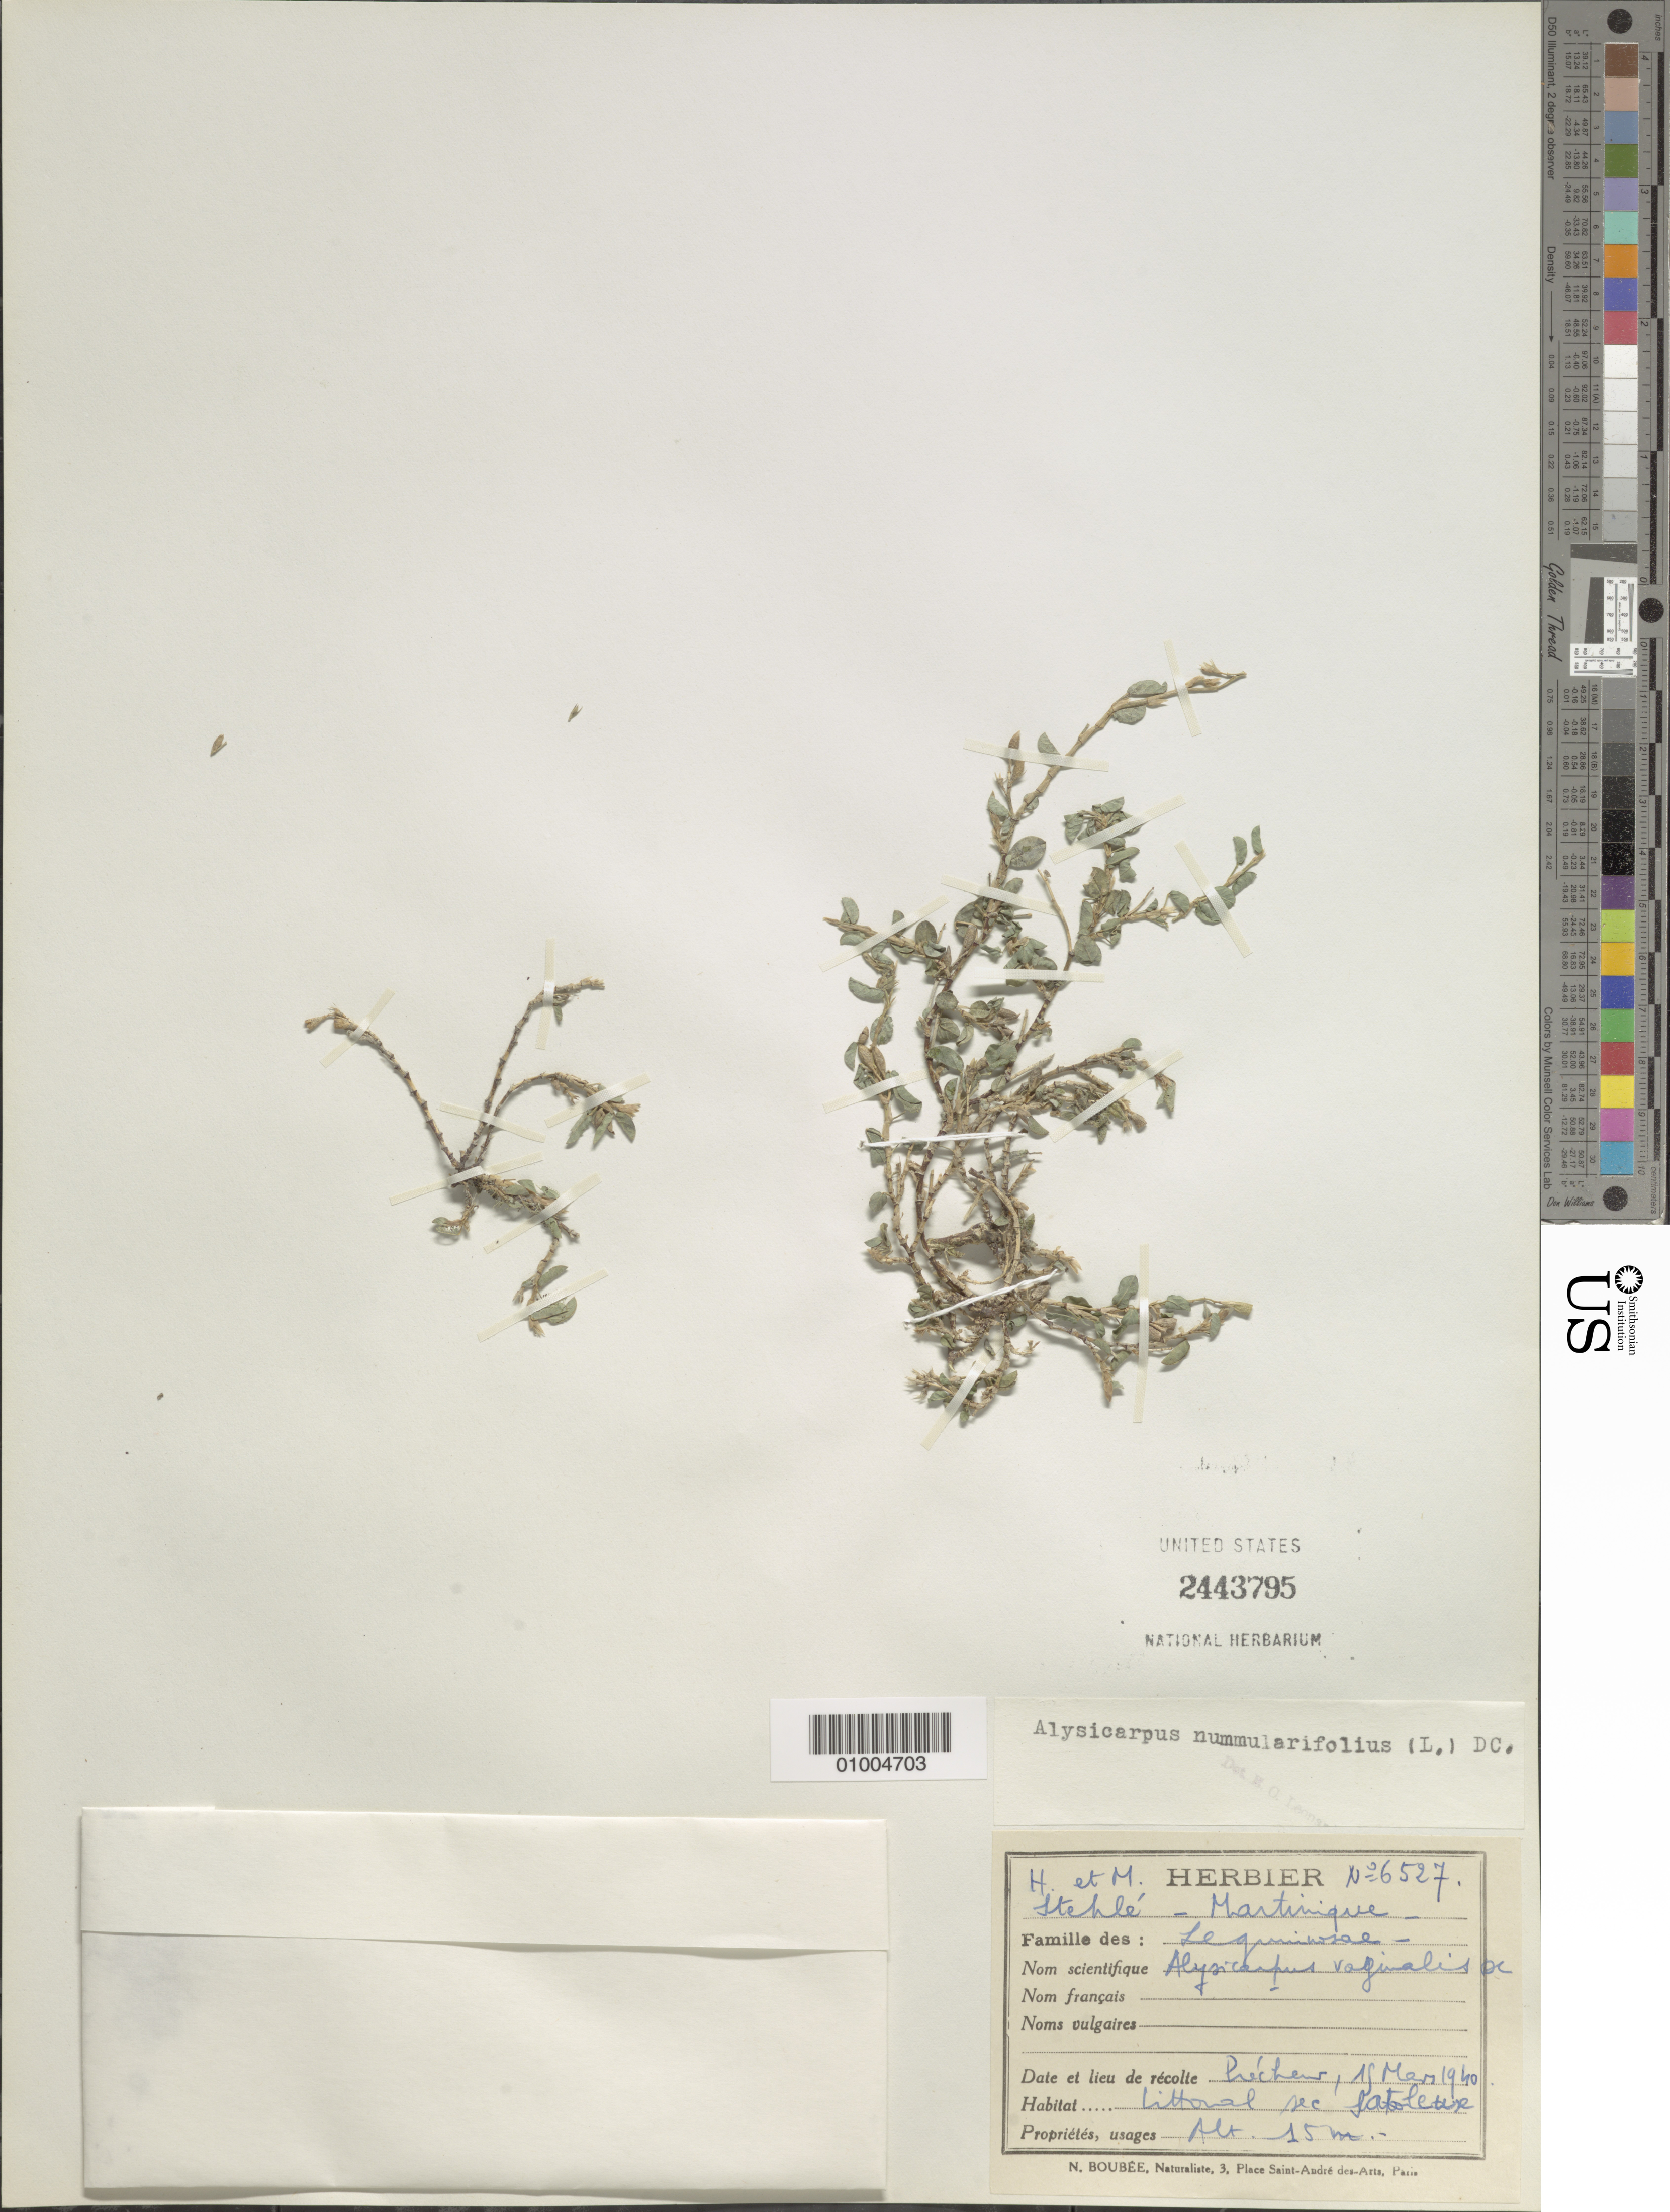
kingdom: Plantae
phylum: Tracheophyta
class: Magnoliopsida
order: Fabales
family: Fabaceae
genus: Alysicarpus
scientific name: Alysicarpus vaginalis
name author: (L.) DC.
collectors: H. Stehlé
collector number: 6527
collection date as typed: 15 Mar 1940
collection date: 1940-03-15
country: Martinique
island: Martinique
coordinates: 0 N, 0 E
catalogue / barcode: US 2443795